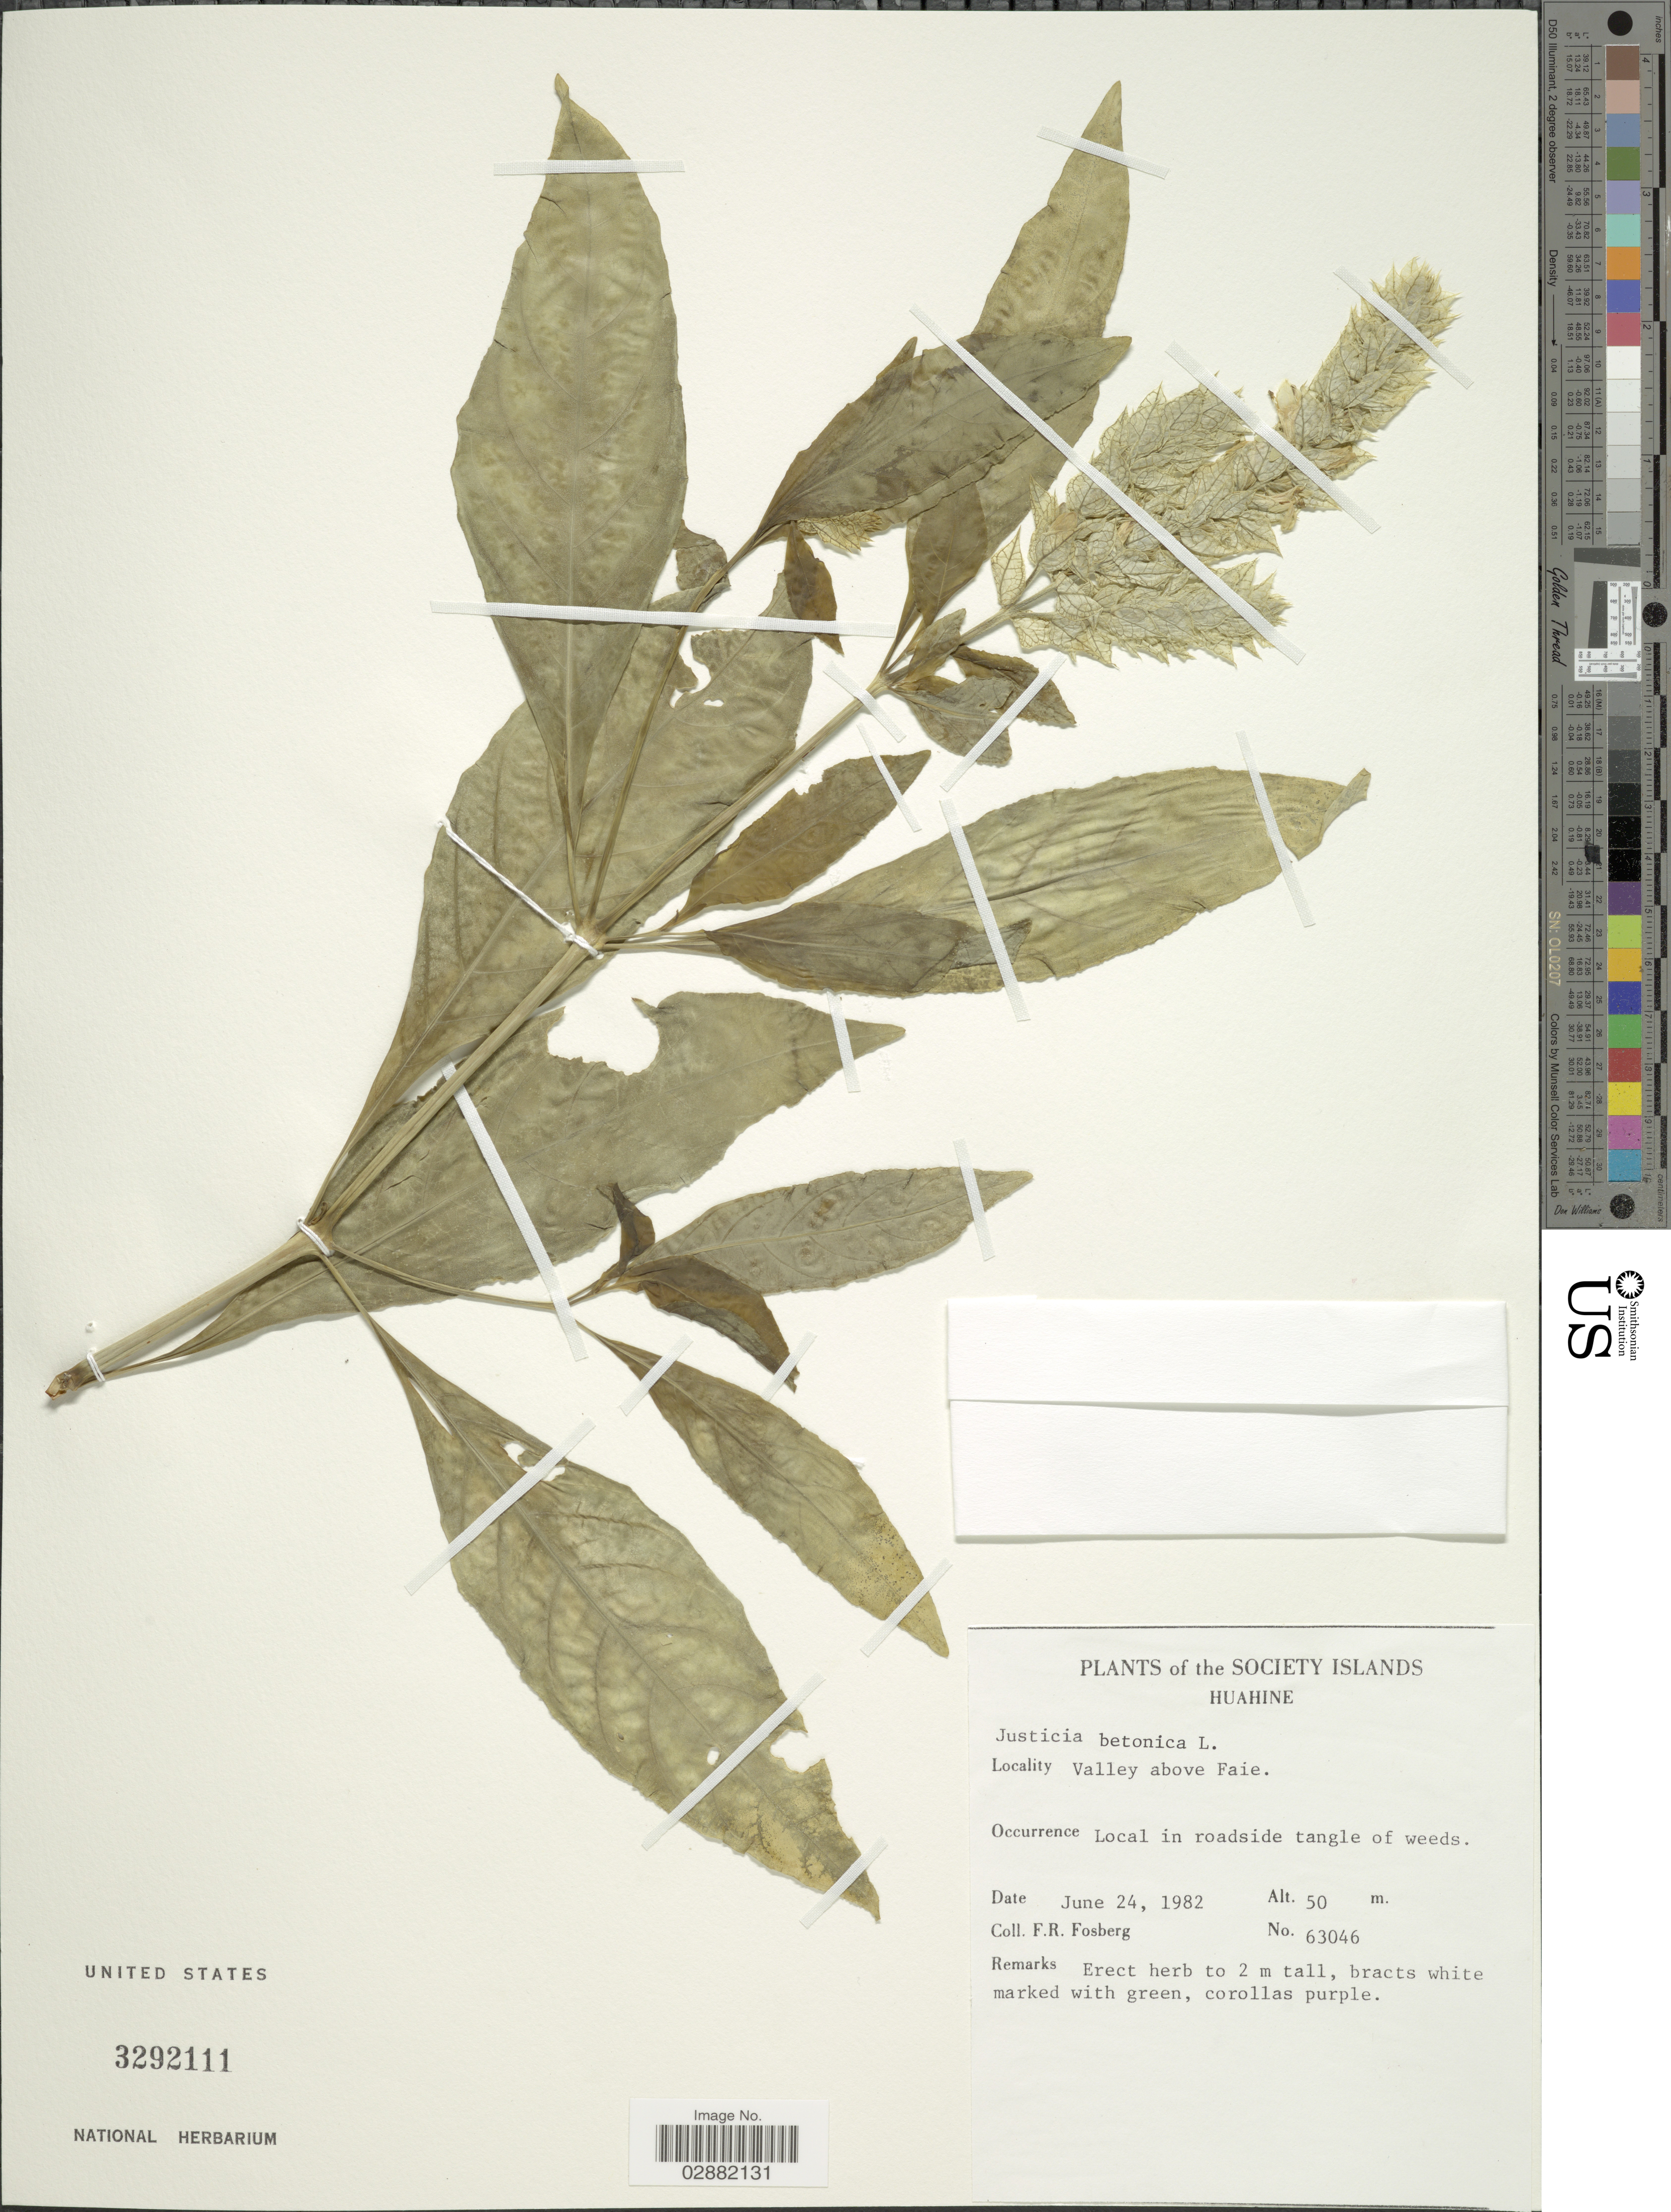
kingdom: Plantae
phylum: Tracheophyta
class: Magnoliopsida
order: Lamiales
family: Acanthaceae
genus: Justicia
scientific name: Justicia betonica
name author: L.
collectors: F. R. Fosberg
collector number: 63046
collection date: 1982-06-24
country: French Polynesia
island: Huahine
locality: Society Island, Huahine, Valley above Faie.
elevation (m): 50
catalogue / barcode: US 3292111